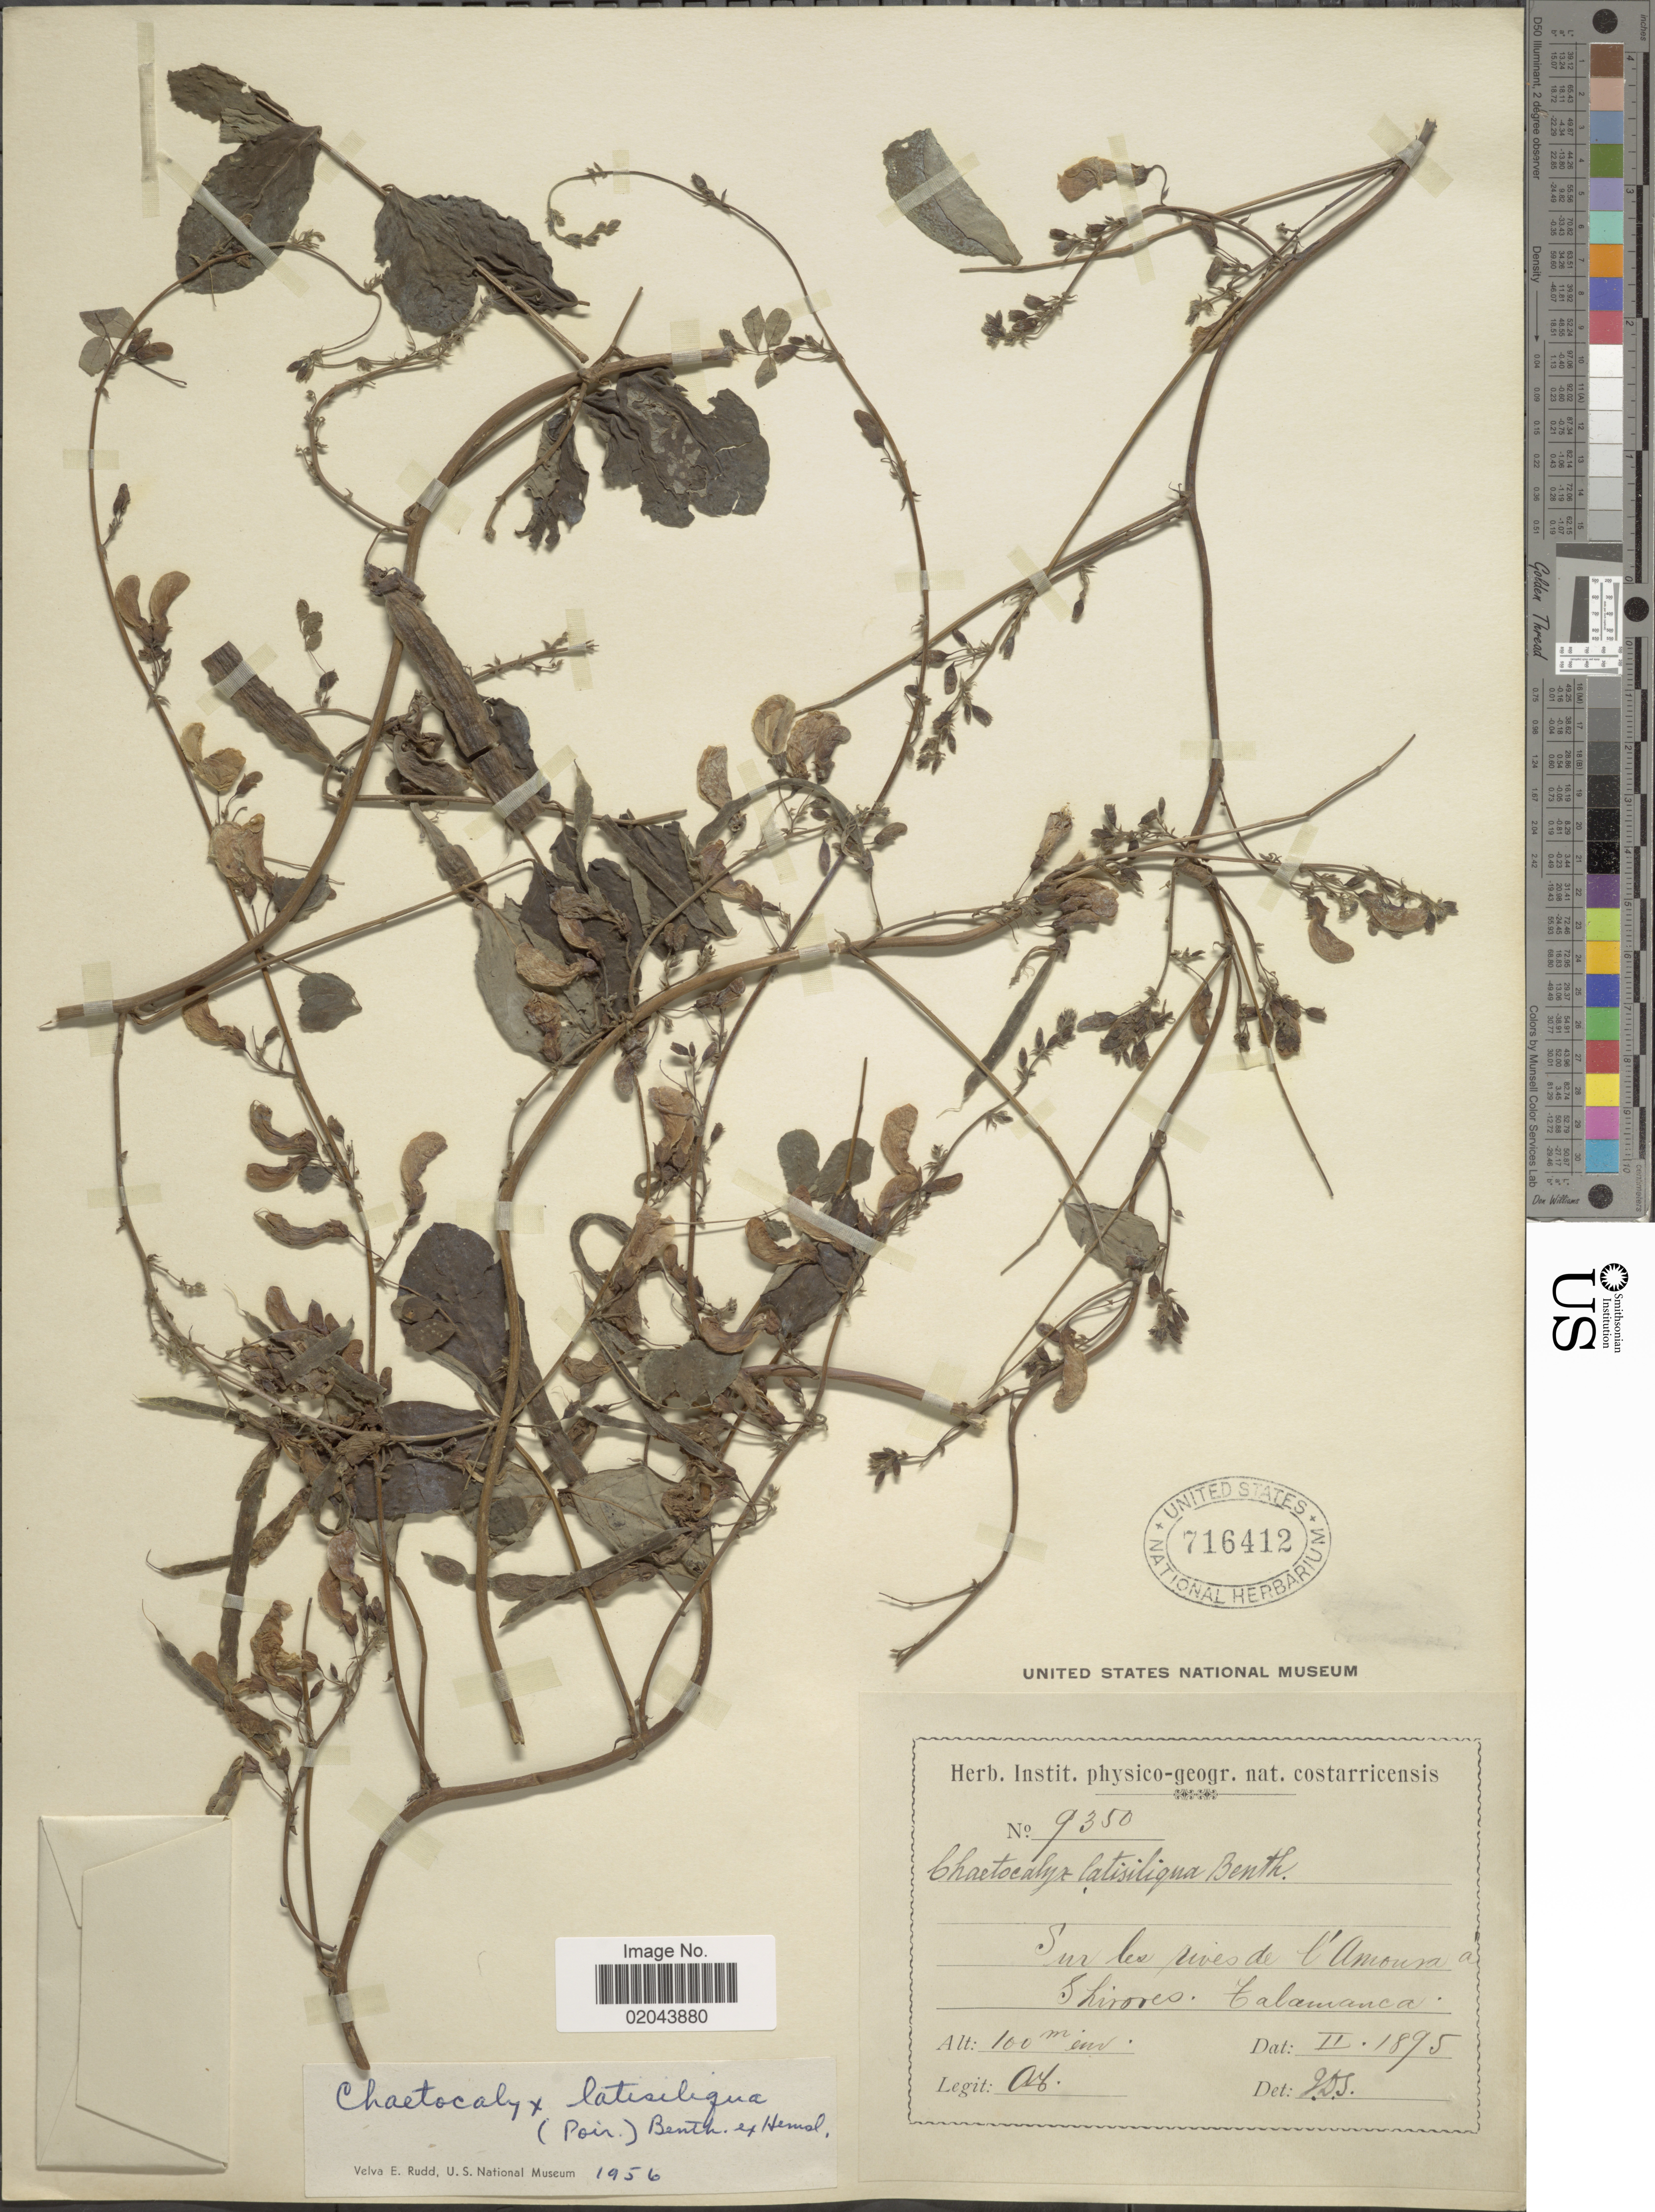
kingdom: Plantae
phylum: Tracheophyta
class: Magnoliopsida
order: Fabales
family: Fabaceae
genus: Chaetocalyx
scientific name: Chaetocalyx latisiliqua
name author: (Poir.) Benth. ex Hemsl.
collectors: A. Tonduz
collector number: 9350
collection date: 1895-02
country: Costa Rica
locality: Sur les rives de l'Amoura, Shirores-Talamanca.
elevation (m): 100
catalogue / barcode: US 716412